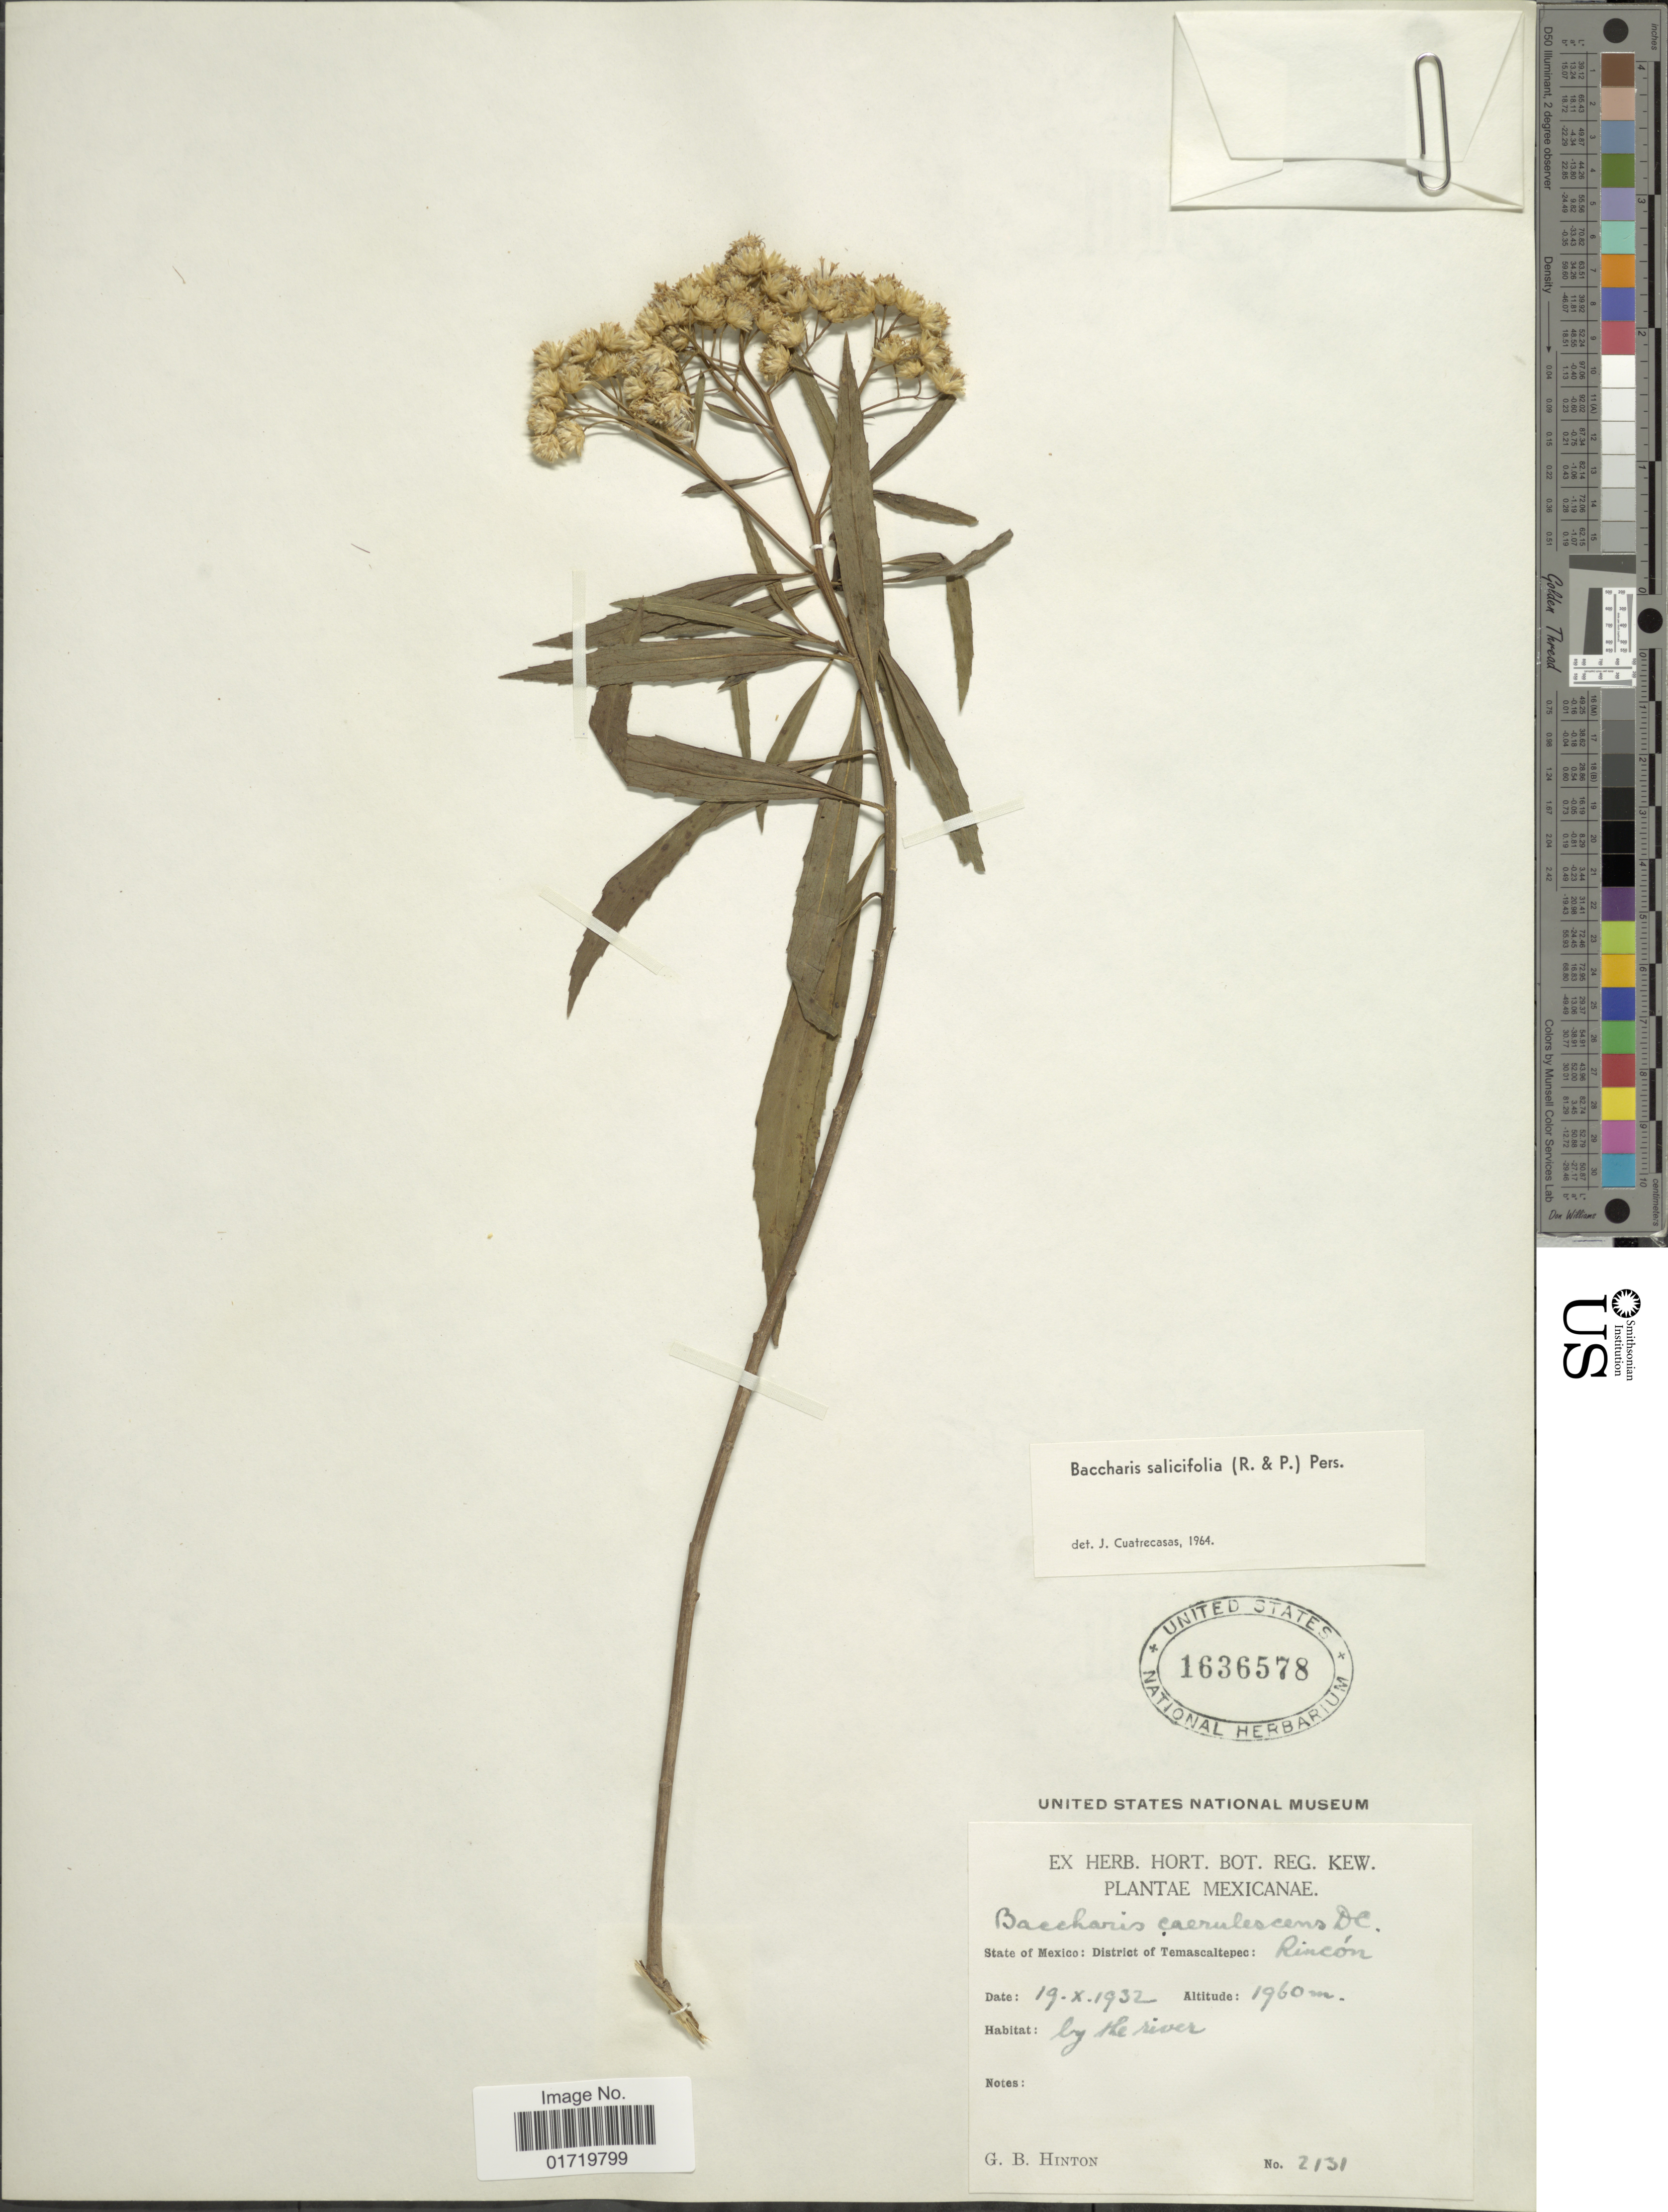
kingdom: Plantae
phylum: Tracheophyta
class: Magnoliopsida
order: Asterales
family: Asteraceae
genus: Baccharis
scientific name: Baccharis salicifolia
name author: (Ruiz & Pav.) Pers.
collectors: G. B. Hinton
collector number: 2131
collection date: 1932-10-19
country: Mexico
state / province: México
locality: State of Mexico: District of Temascaltepec: Rincon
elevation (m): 1960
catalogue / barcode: US 1636578